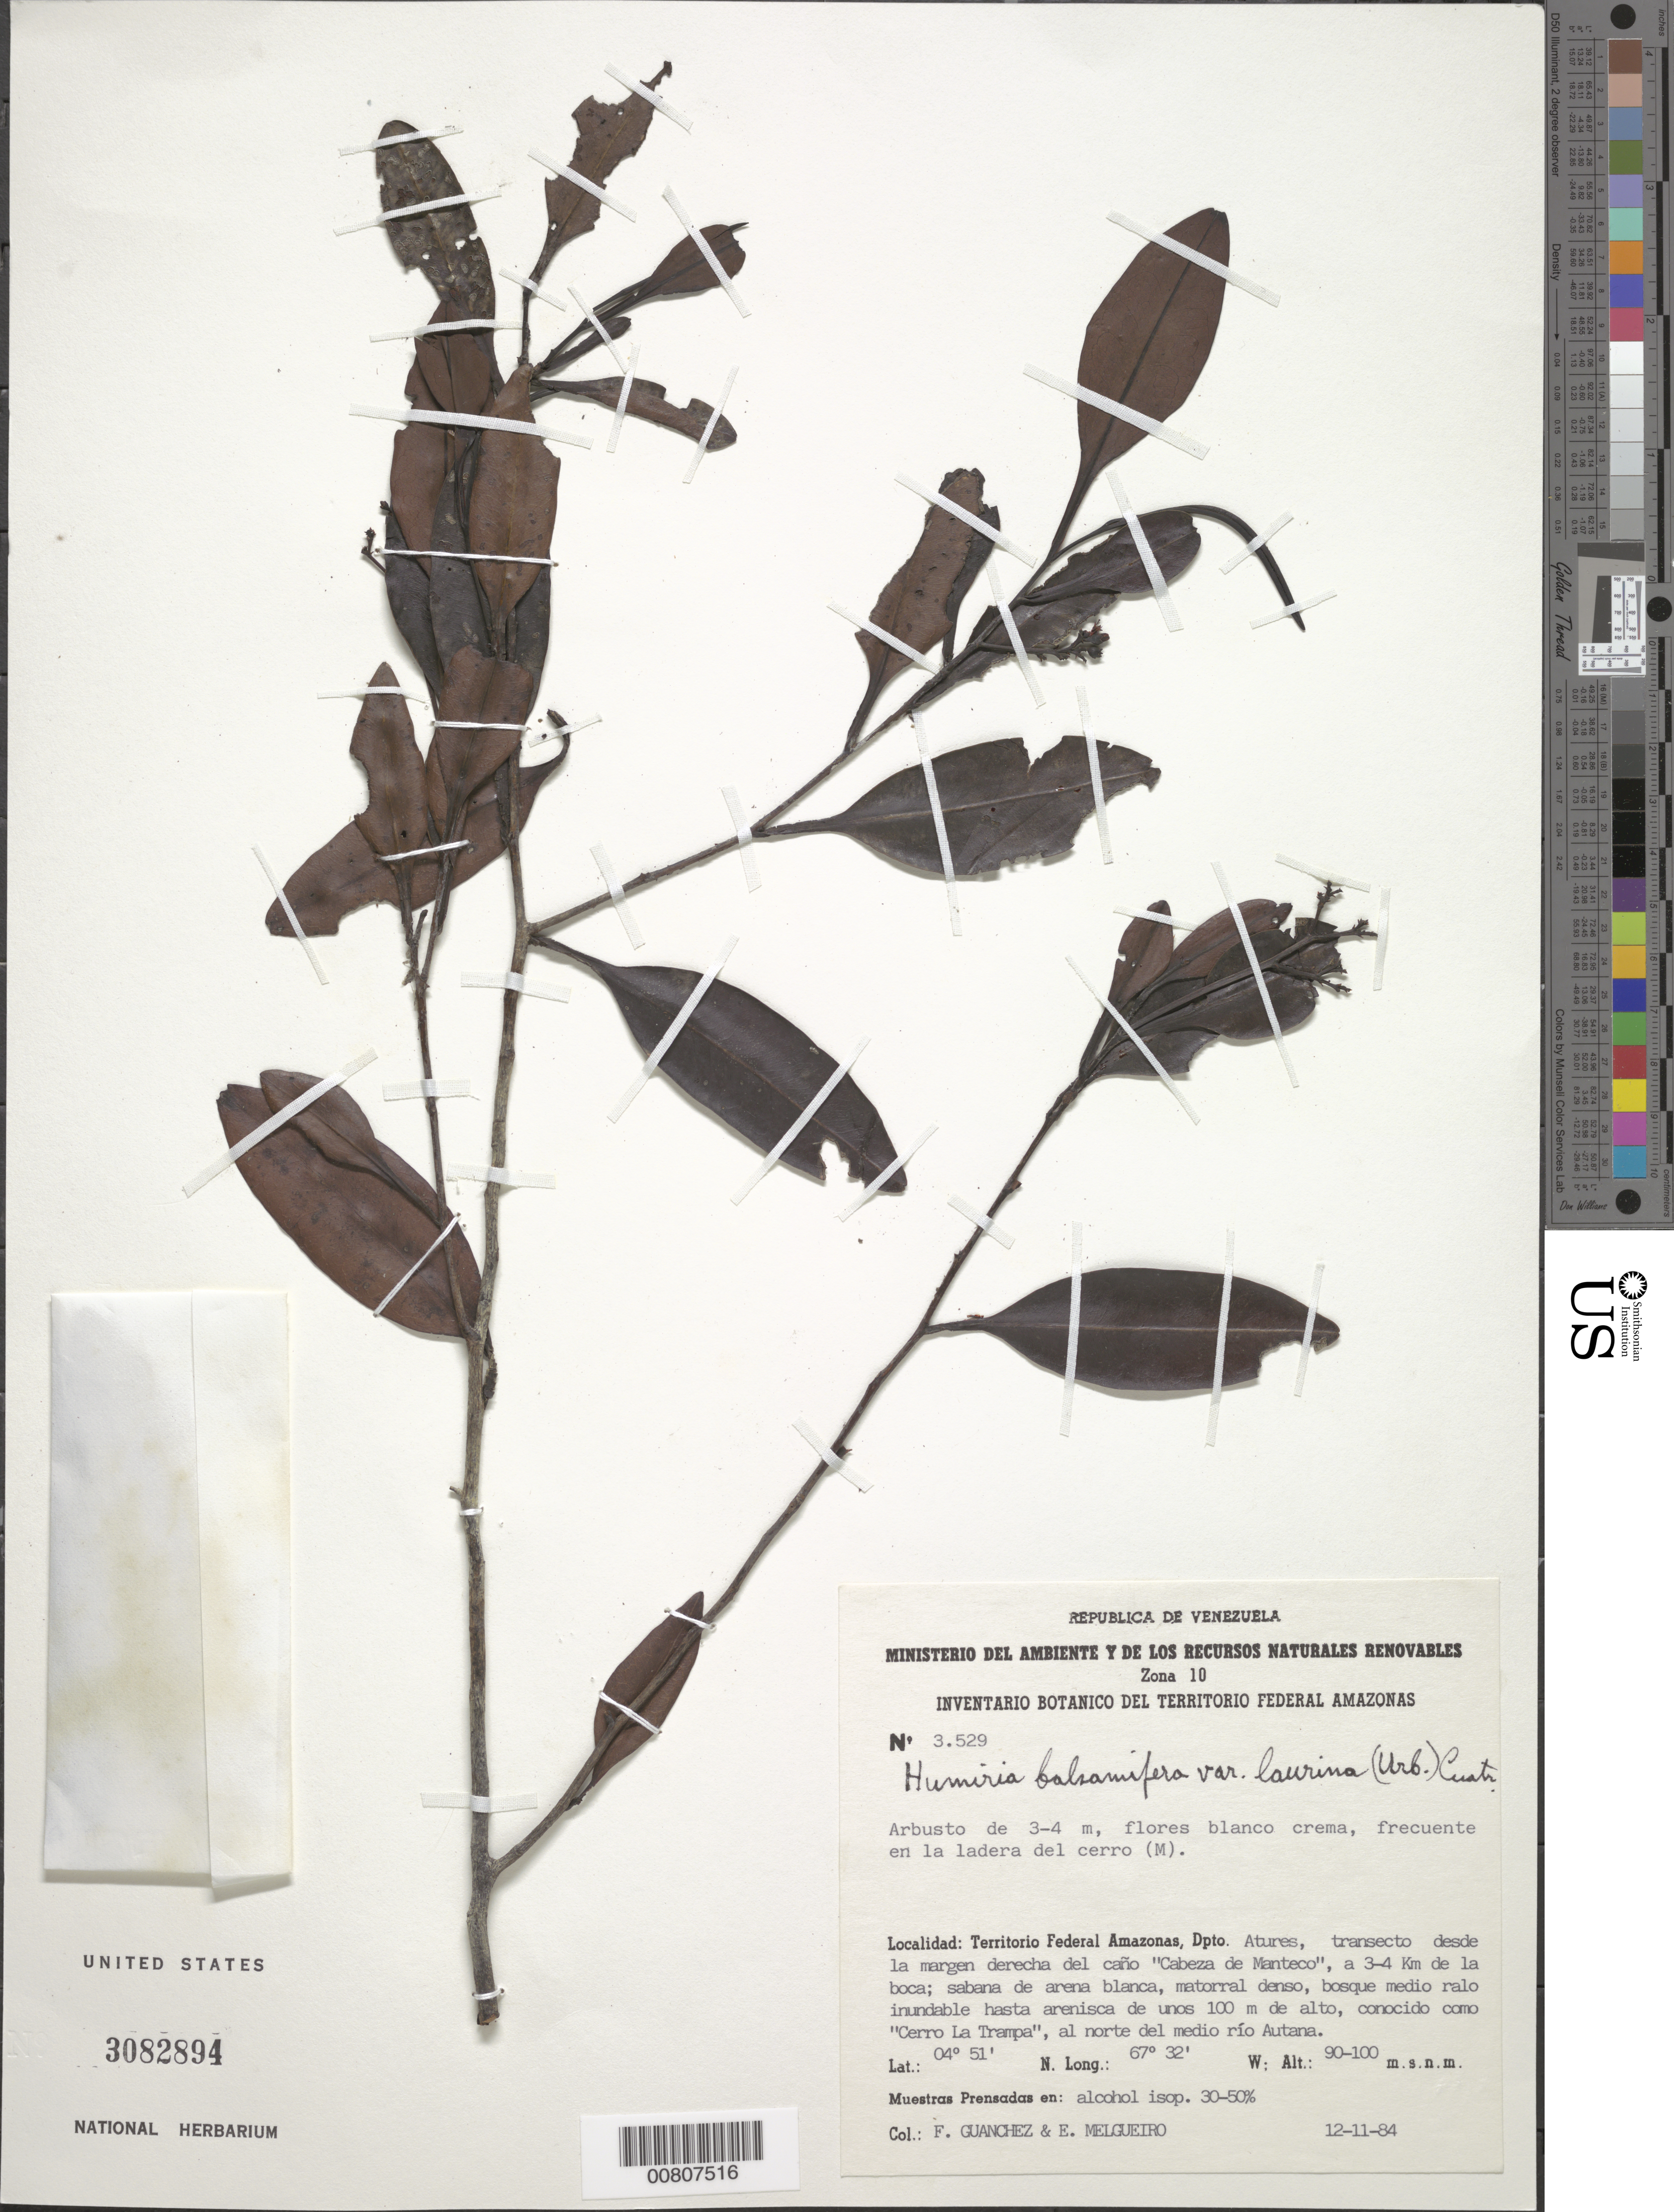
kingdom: Plantae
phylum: Tracheophyta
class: Magnoliopsida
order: Malpighiales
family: Humiriaceae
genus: Humiria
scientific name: Humiria balsamifera var. laurina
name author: Cuatrec.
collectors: F. Guánchez M. & E. Melgueiro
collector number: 3529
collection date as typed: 12-Nov-84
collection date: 1984-11-12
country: Venezuela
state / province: Amazonas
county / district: Atures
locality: "Cabeza de Manteco", transecto desde la margen derecha del cano, a 3-4km de la boca, conocido com "Cerro La Trampa", al N del medio río Autana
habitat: Ladera del cerro. Sabana de arena blanca, matorral denso, bosque medio ralo inundable hasta arenisca de unos 100 m alto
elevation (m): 90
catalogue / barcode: US 3082894